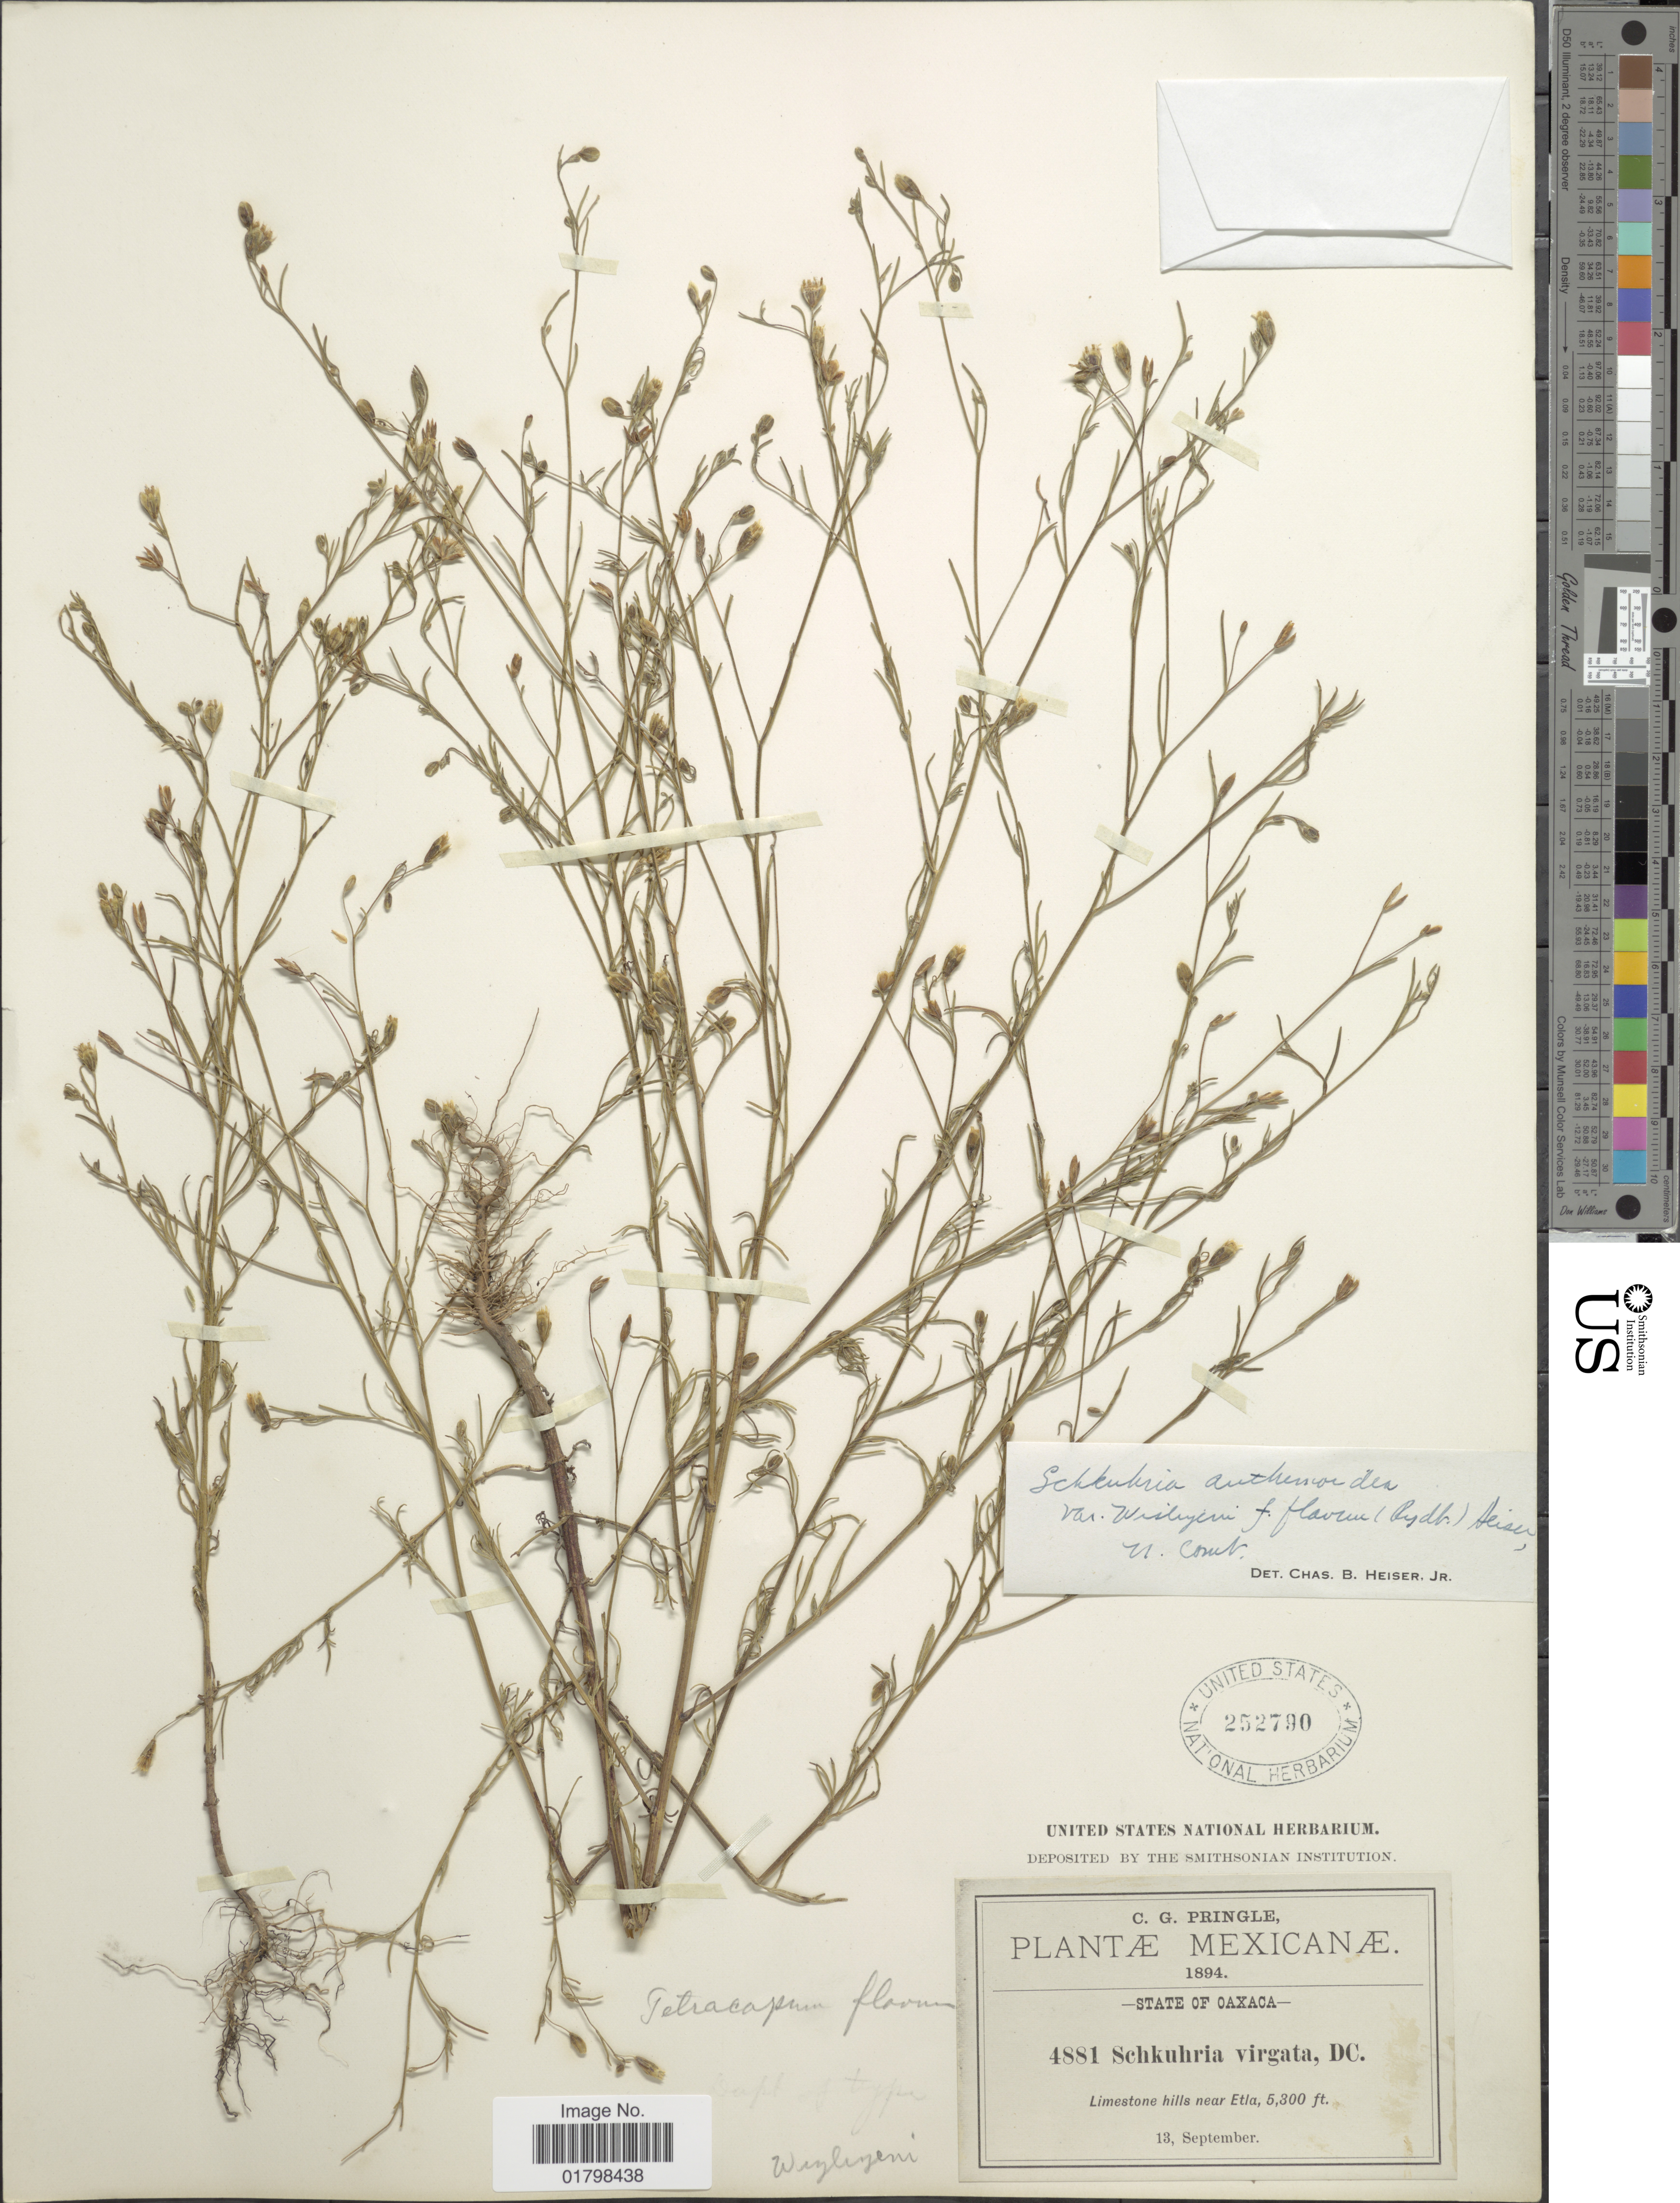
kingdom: Plantae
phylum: Tracheophyta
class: Magnoliopsida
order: Asterales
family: Asteraceae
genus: Schkuhria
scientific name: Schkuhria wislizeni var. wislizeni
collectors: C. G. Pringle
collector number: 4881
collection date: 1894-09-13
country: Mexico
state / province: Oaxaca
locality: Limestone hills near Etla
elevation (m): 1615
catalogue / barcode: US 252790